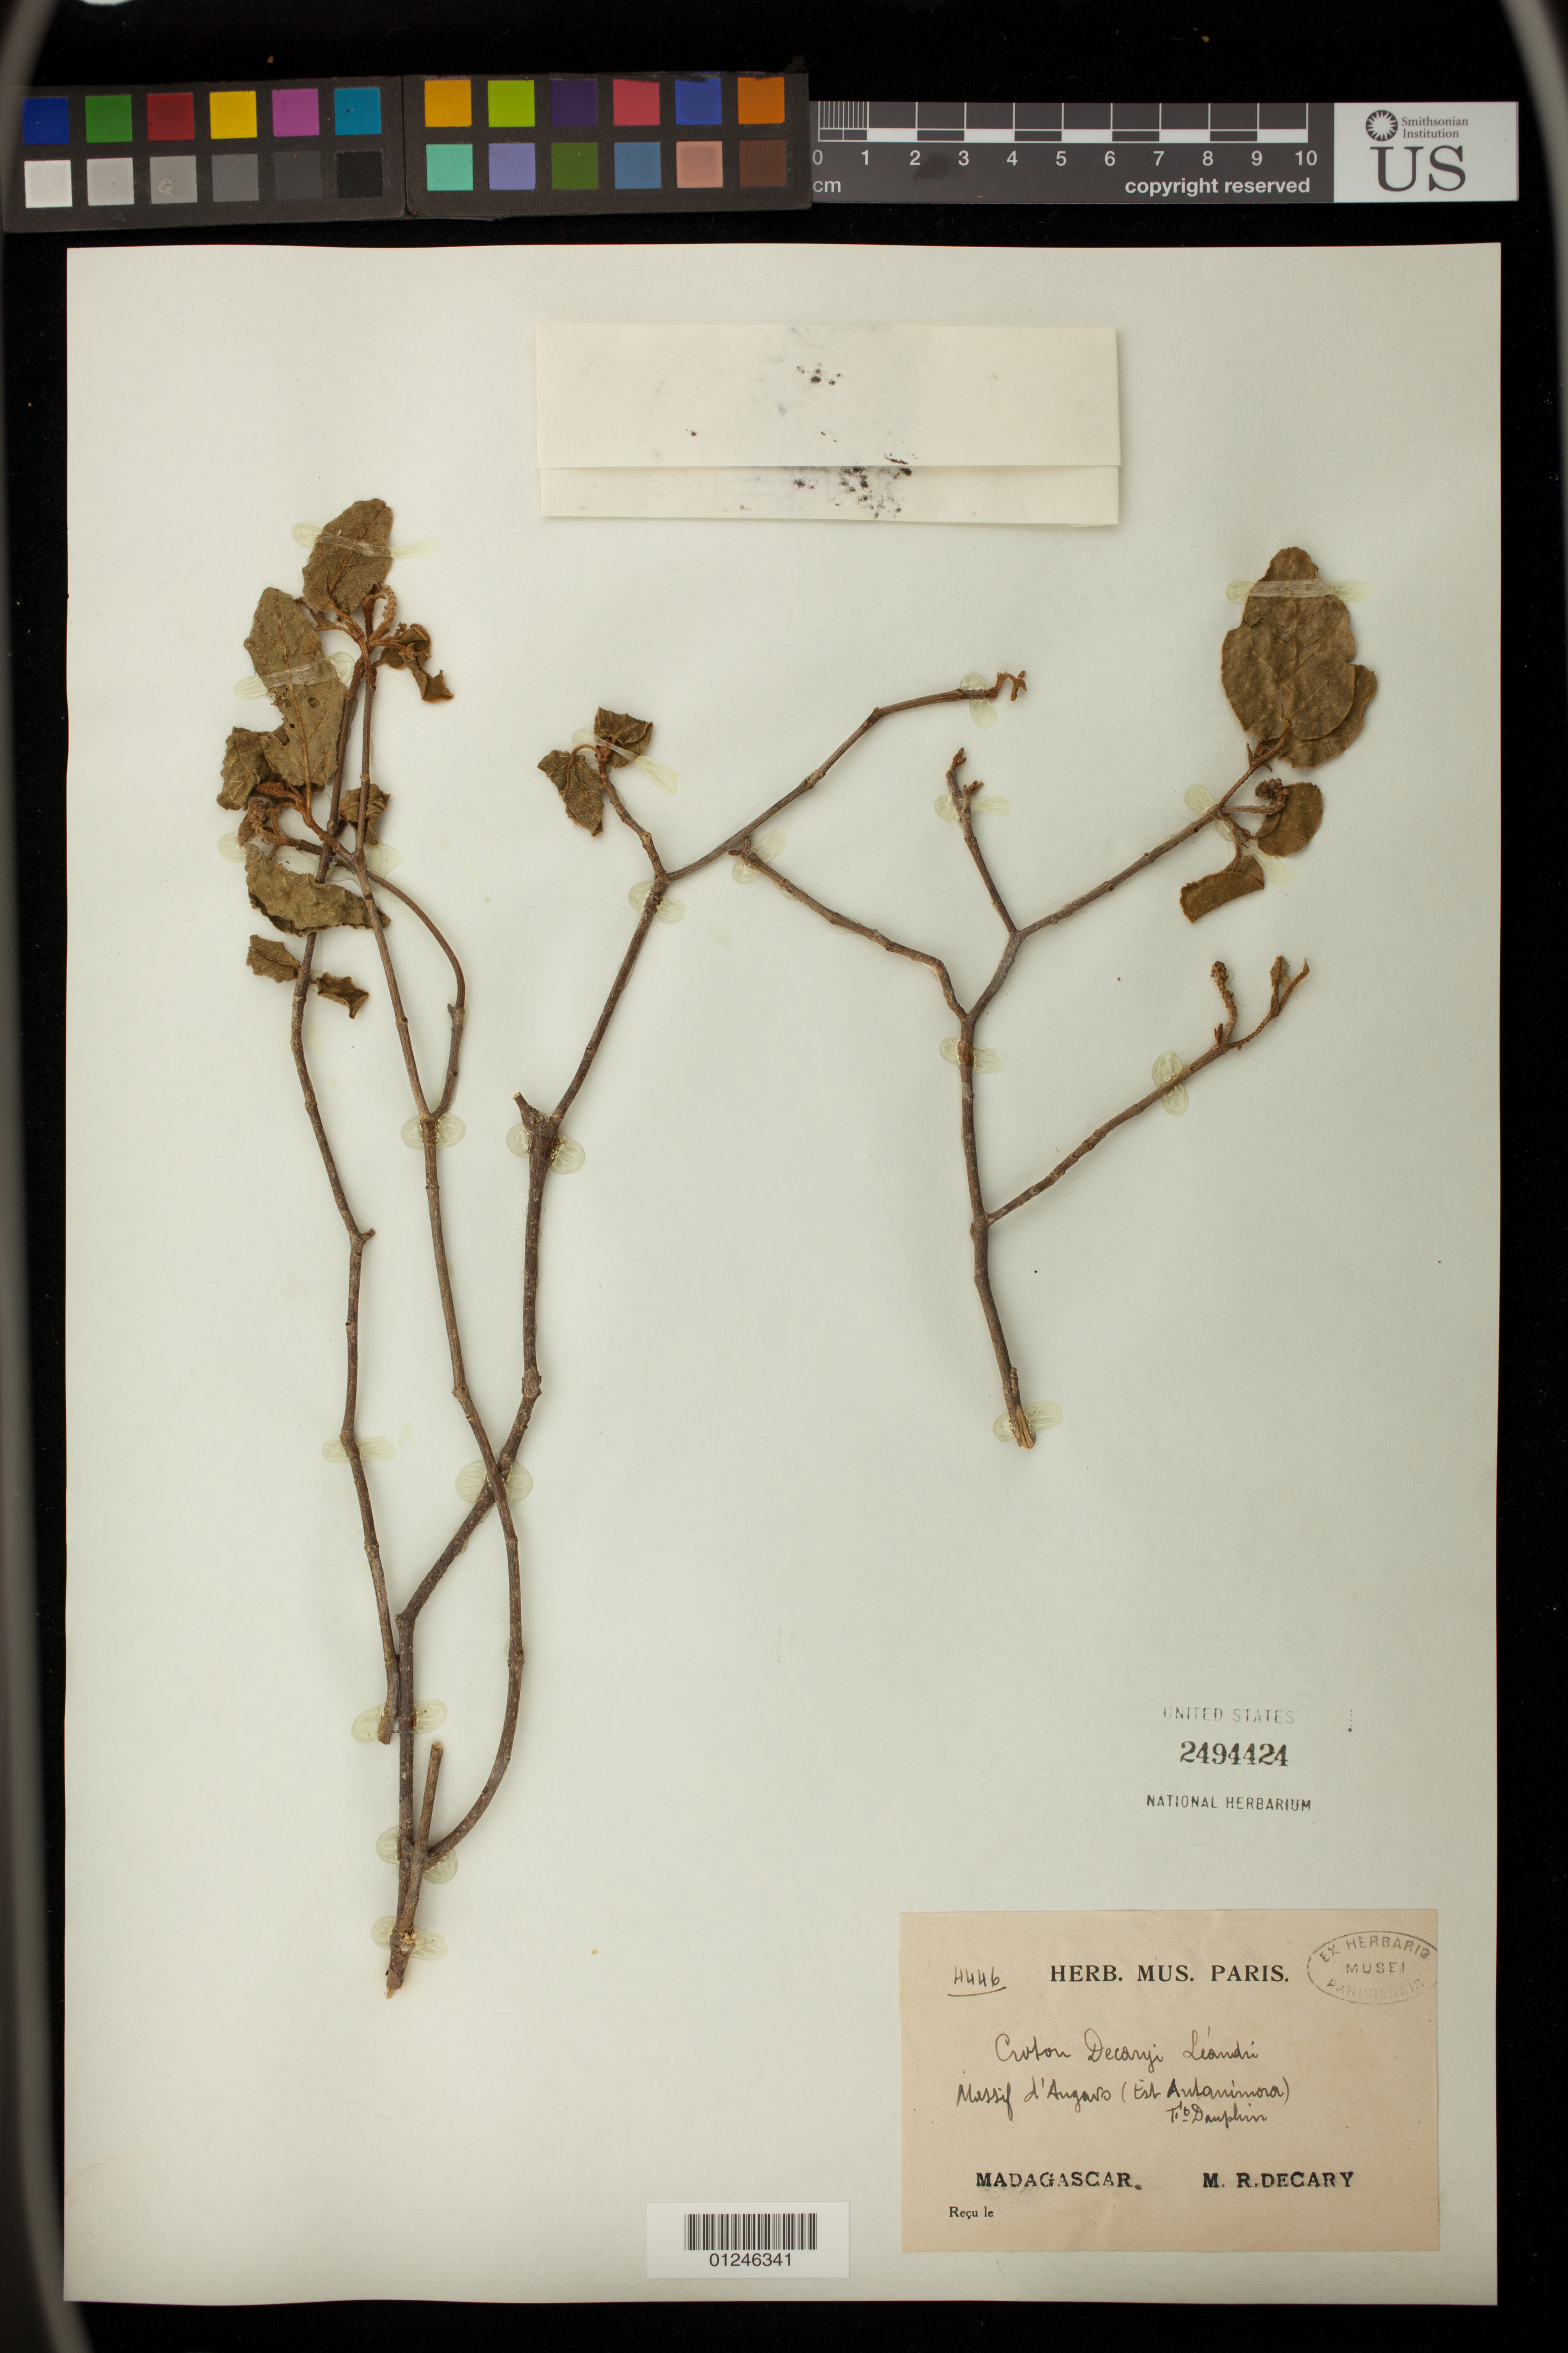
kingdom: Plantae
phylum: Tracheophyta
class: Magnoliopsida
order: Malpighiales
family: Euphorbiaceae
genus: Croton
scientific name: Croton decaryi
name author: Leandri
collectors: R. Decary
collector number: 4446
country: Madagascar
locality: Massif d'Angaro (?sh Aulanimora) Ti'b Dauphin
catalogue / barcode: US 2494424